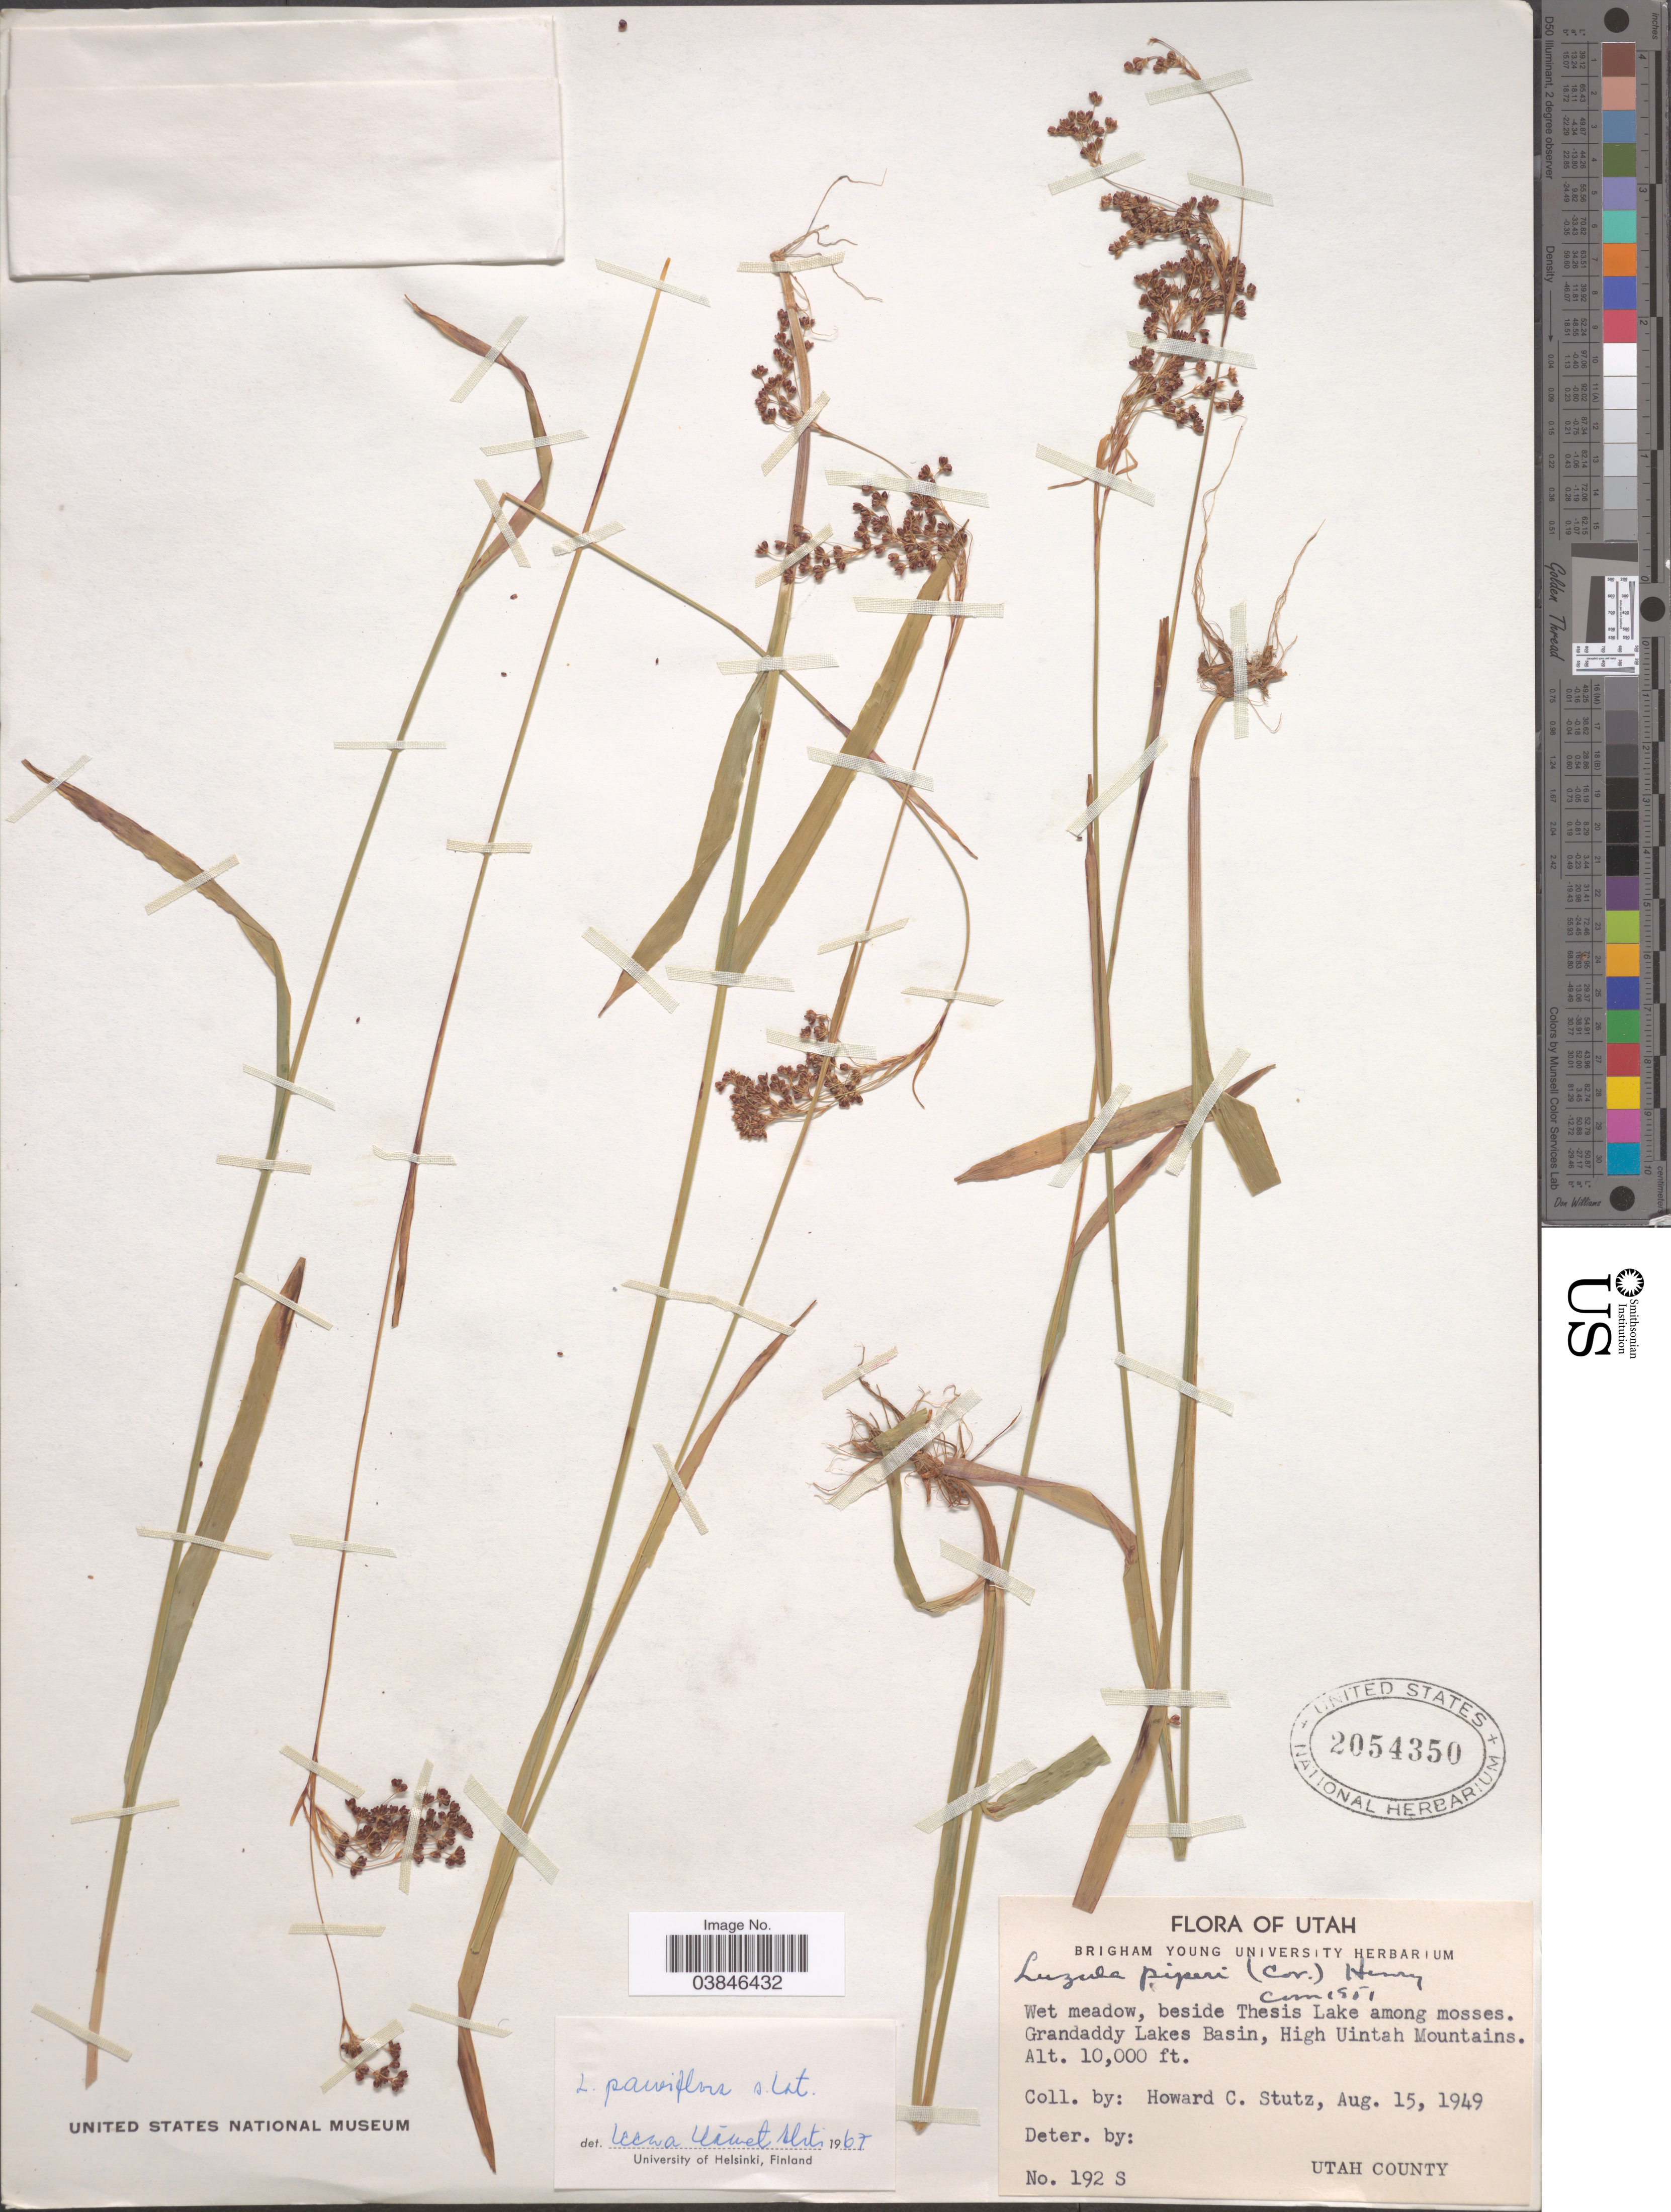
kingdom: Plantae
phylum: Tracheophyta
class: Liliopsida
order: Poales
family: Juncaceae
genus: Luzula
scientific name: Luzula parviflora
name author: (Ehrh.) Desv.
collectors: H. Stutz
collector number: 192S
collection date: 1949-08-15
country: United States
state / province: Utah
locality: Beside Thesis Lake among mosses. Grandaddy Lakes Basin, High Uintah Mountains. Utah County.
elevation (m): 3048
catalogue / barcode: US 2054350